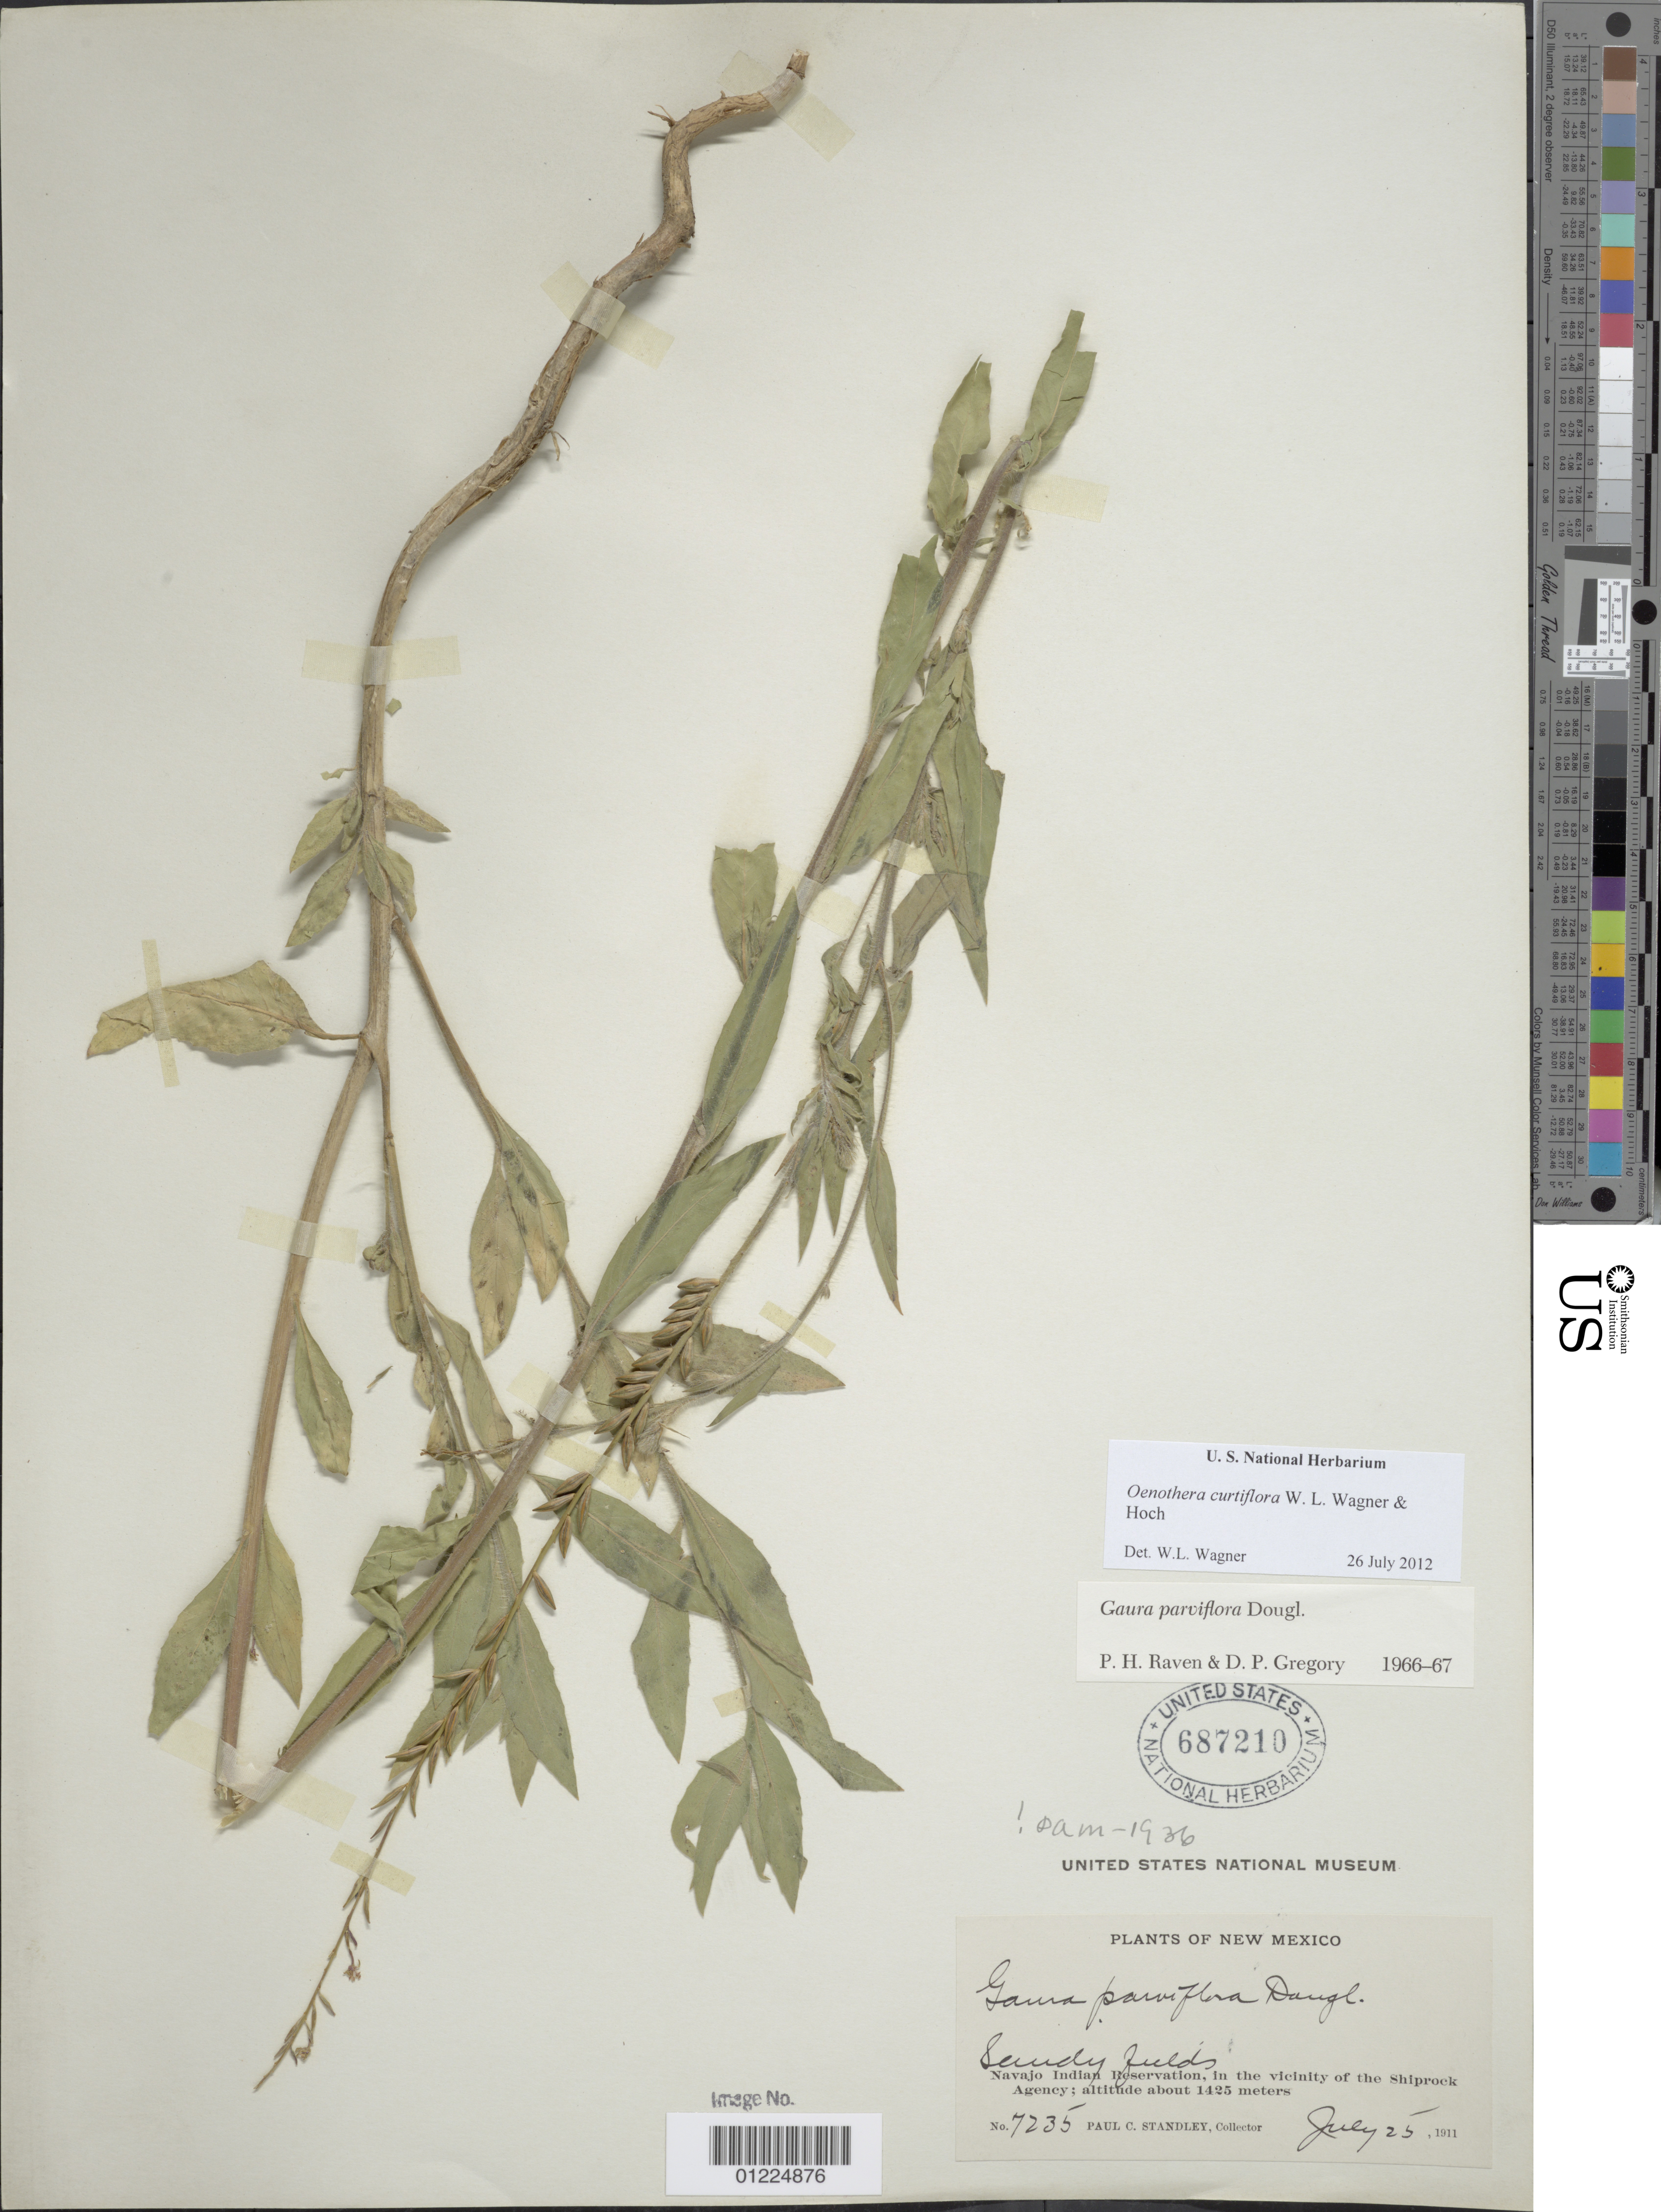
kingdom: Plantae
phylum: Tracheophyta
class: Magnoliopsida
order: Myrtales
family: Onagraceae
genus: Oenothera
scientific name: Oenothera curtiflora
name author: W.L. Wagner & Hoch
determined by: Wagner, W. L., (BOT), Smithsonian Institution - National Museum of Natural History (UNITED STATES)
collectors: P. C. Standley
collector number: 7235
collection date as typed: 25 Jul 1911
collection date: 1911-07-25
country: United States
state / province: New Mexico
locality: Navajo Indian Reservation, Shiprock Agency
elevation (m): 1425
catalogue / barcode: US 687210